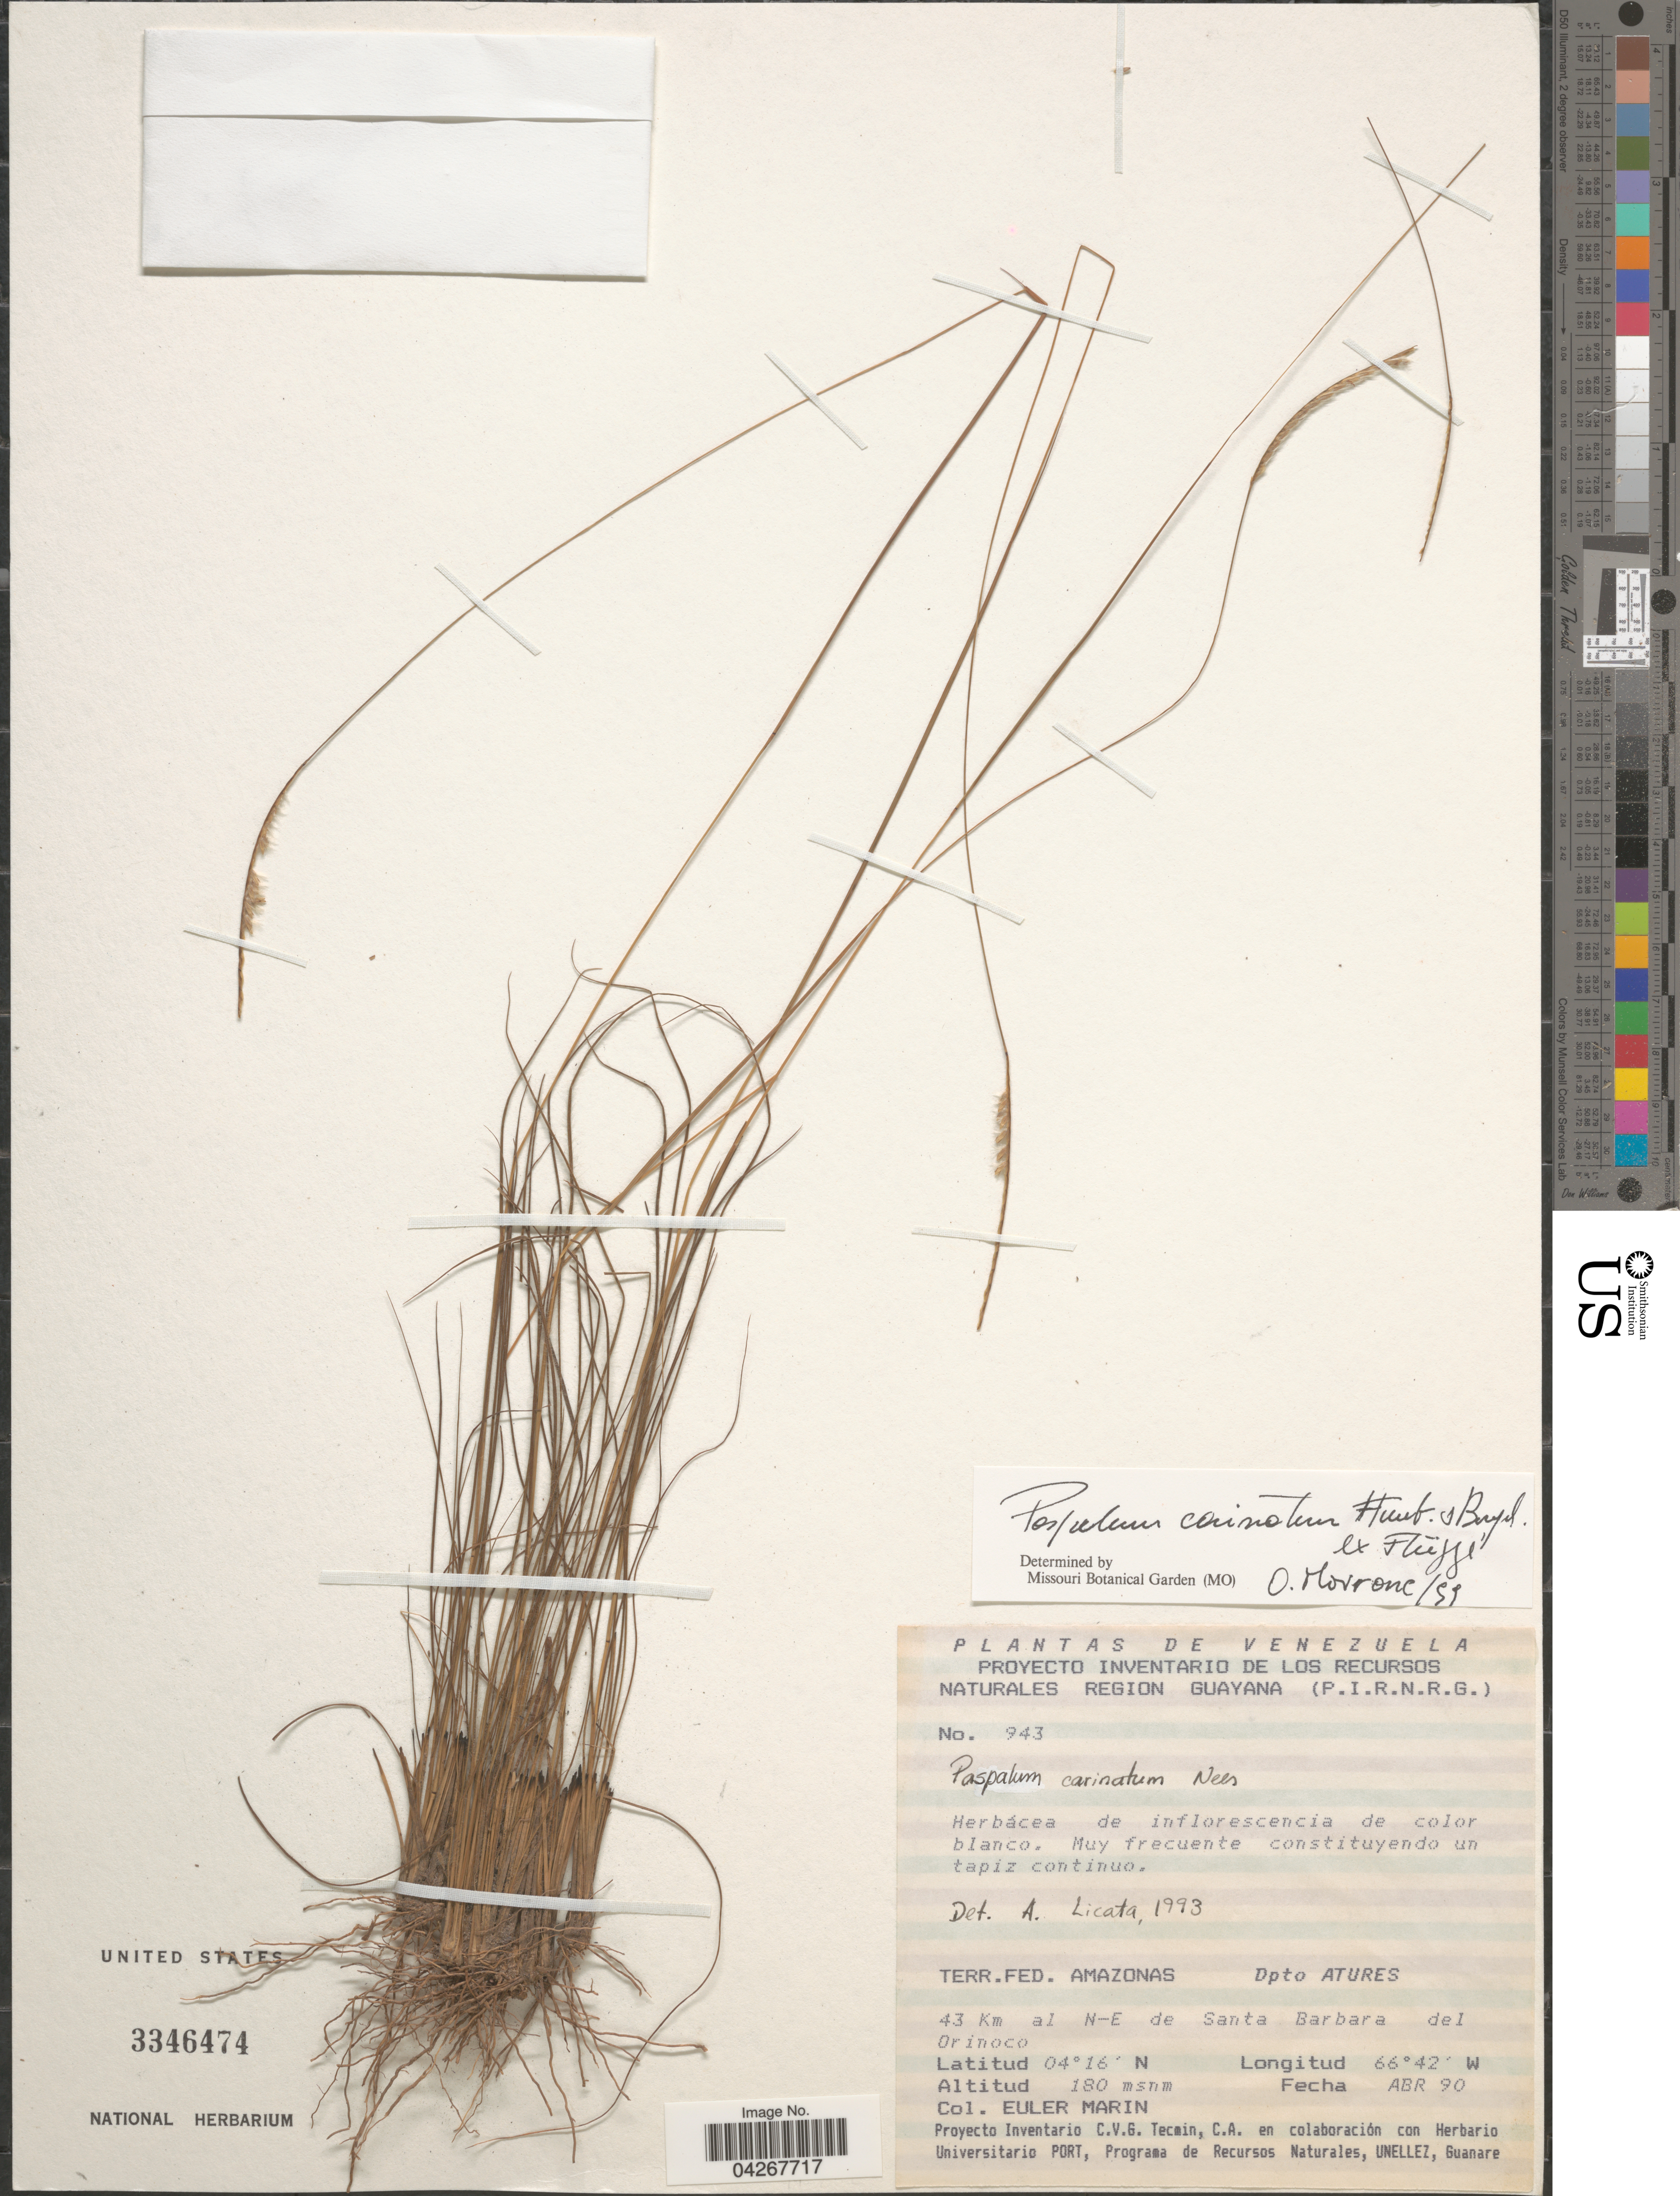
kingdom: Plantae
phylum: Tracheophyta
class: Liliopsida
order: Poales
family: Poaceae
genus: Paspalum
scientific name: Paspalum carinatum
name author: Humb. & Bonpl. ex Flüggé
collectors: E. Marin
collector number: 943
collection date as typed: Transcribed d/m/y: /4/90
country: Venezuela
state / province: Amazonas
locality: Terr. Fed. Amazonas. Dpto Atures. 43 Km al N-E de Santa Barbara del Orinoco.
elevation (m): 180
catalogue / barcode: US 3346474